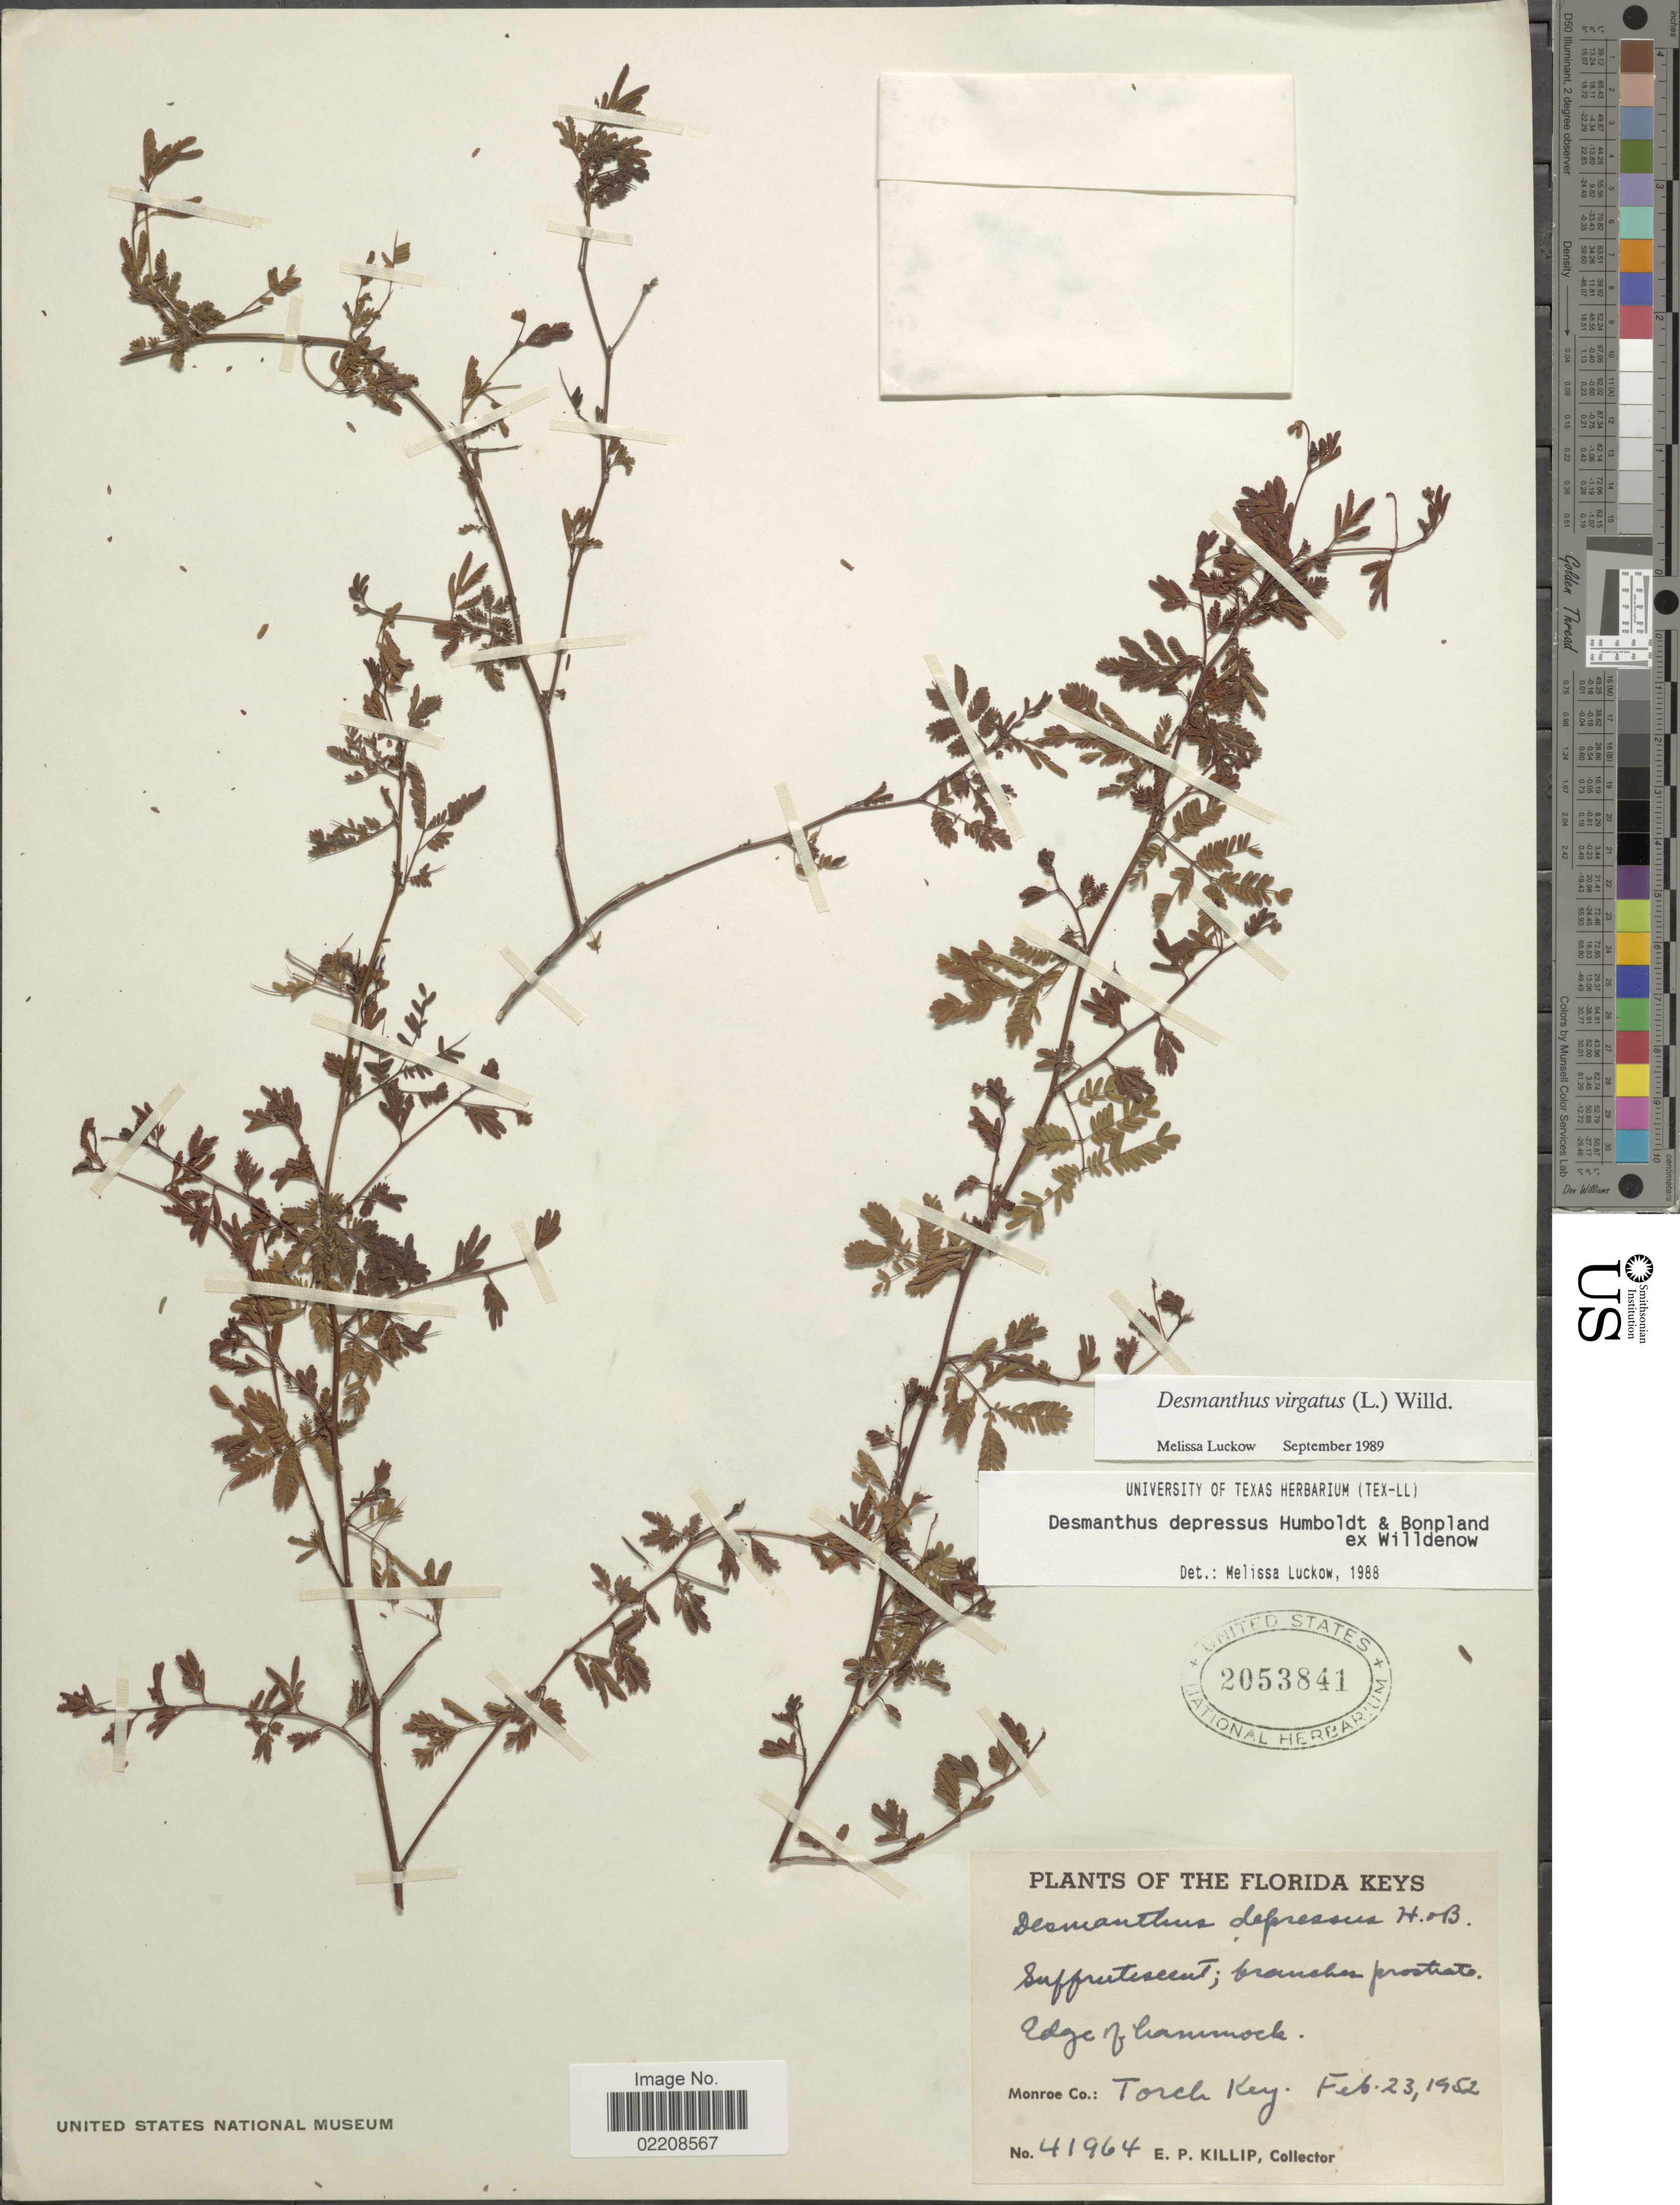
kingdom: Plantae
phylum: Tracheophyta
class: Magnoliopsida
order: Fabales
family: Fabaceae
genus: Desmanthus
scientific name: Desmanthus virgatus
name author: (L.) Willd.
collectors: E. P. Killip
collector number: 41964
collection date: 1952-02-23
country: United States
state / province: Florida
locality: Florida Keys. Edge of hammock. Monroe Co.: Torch Key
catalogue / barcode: US 2053841